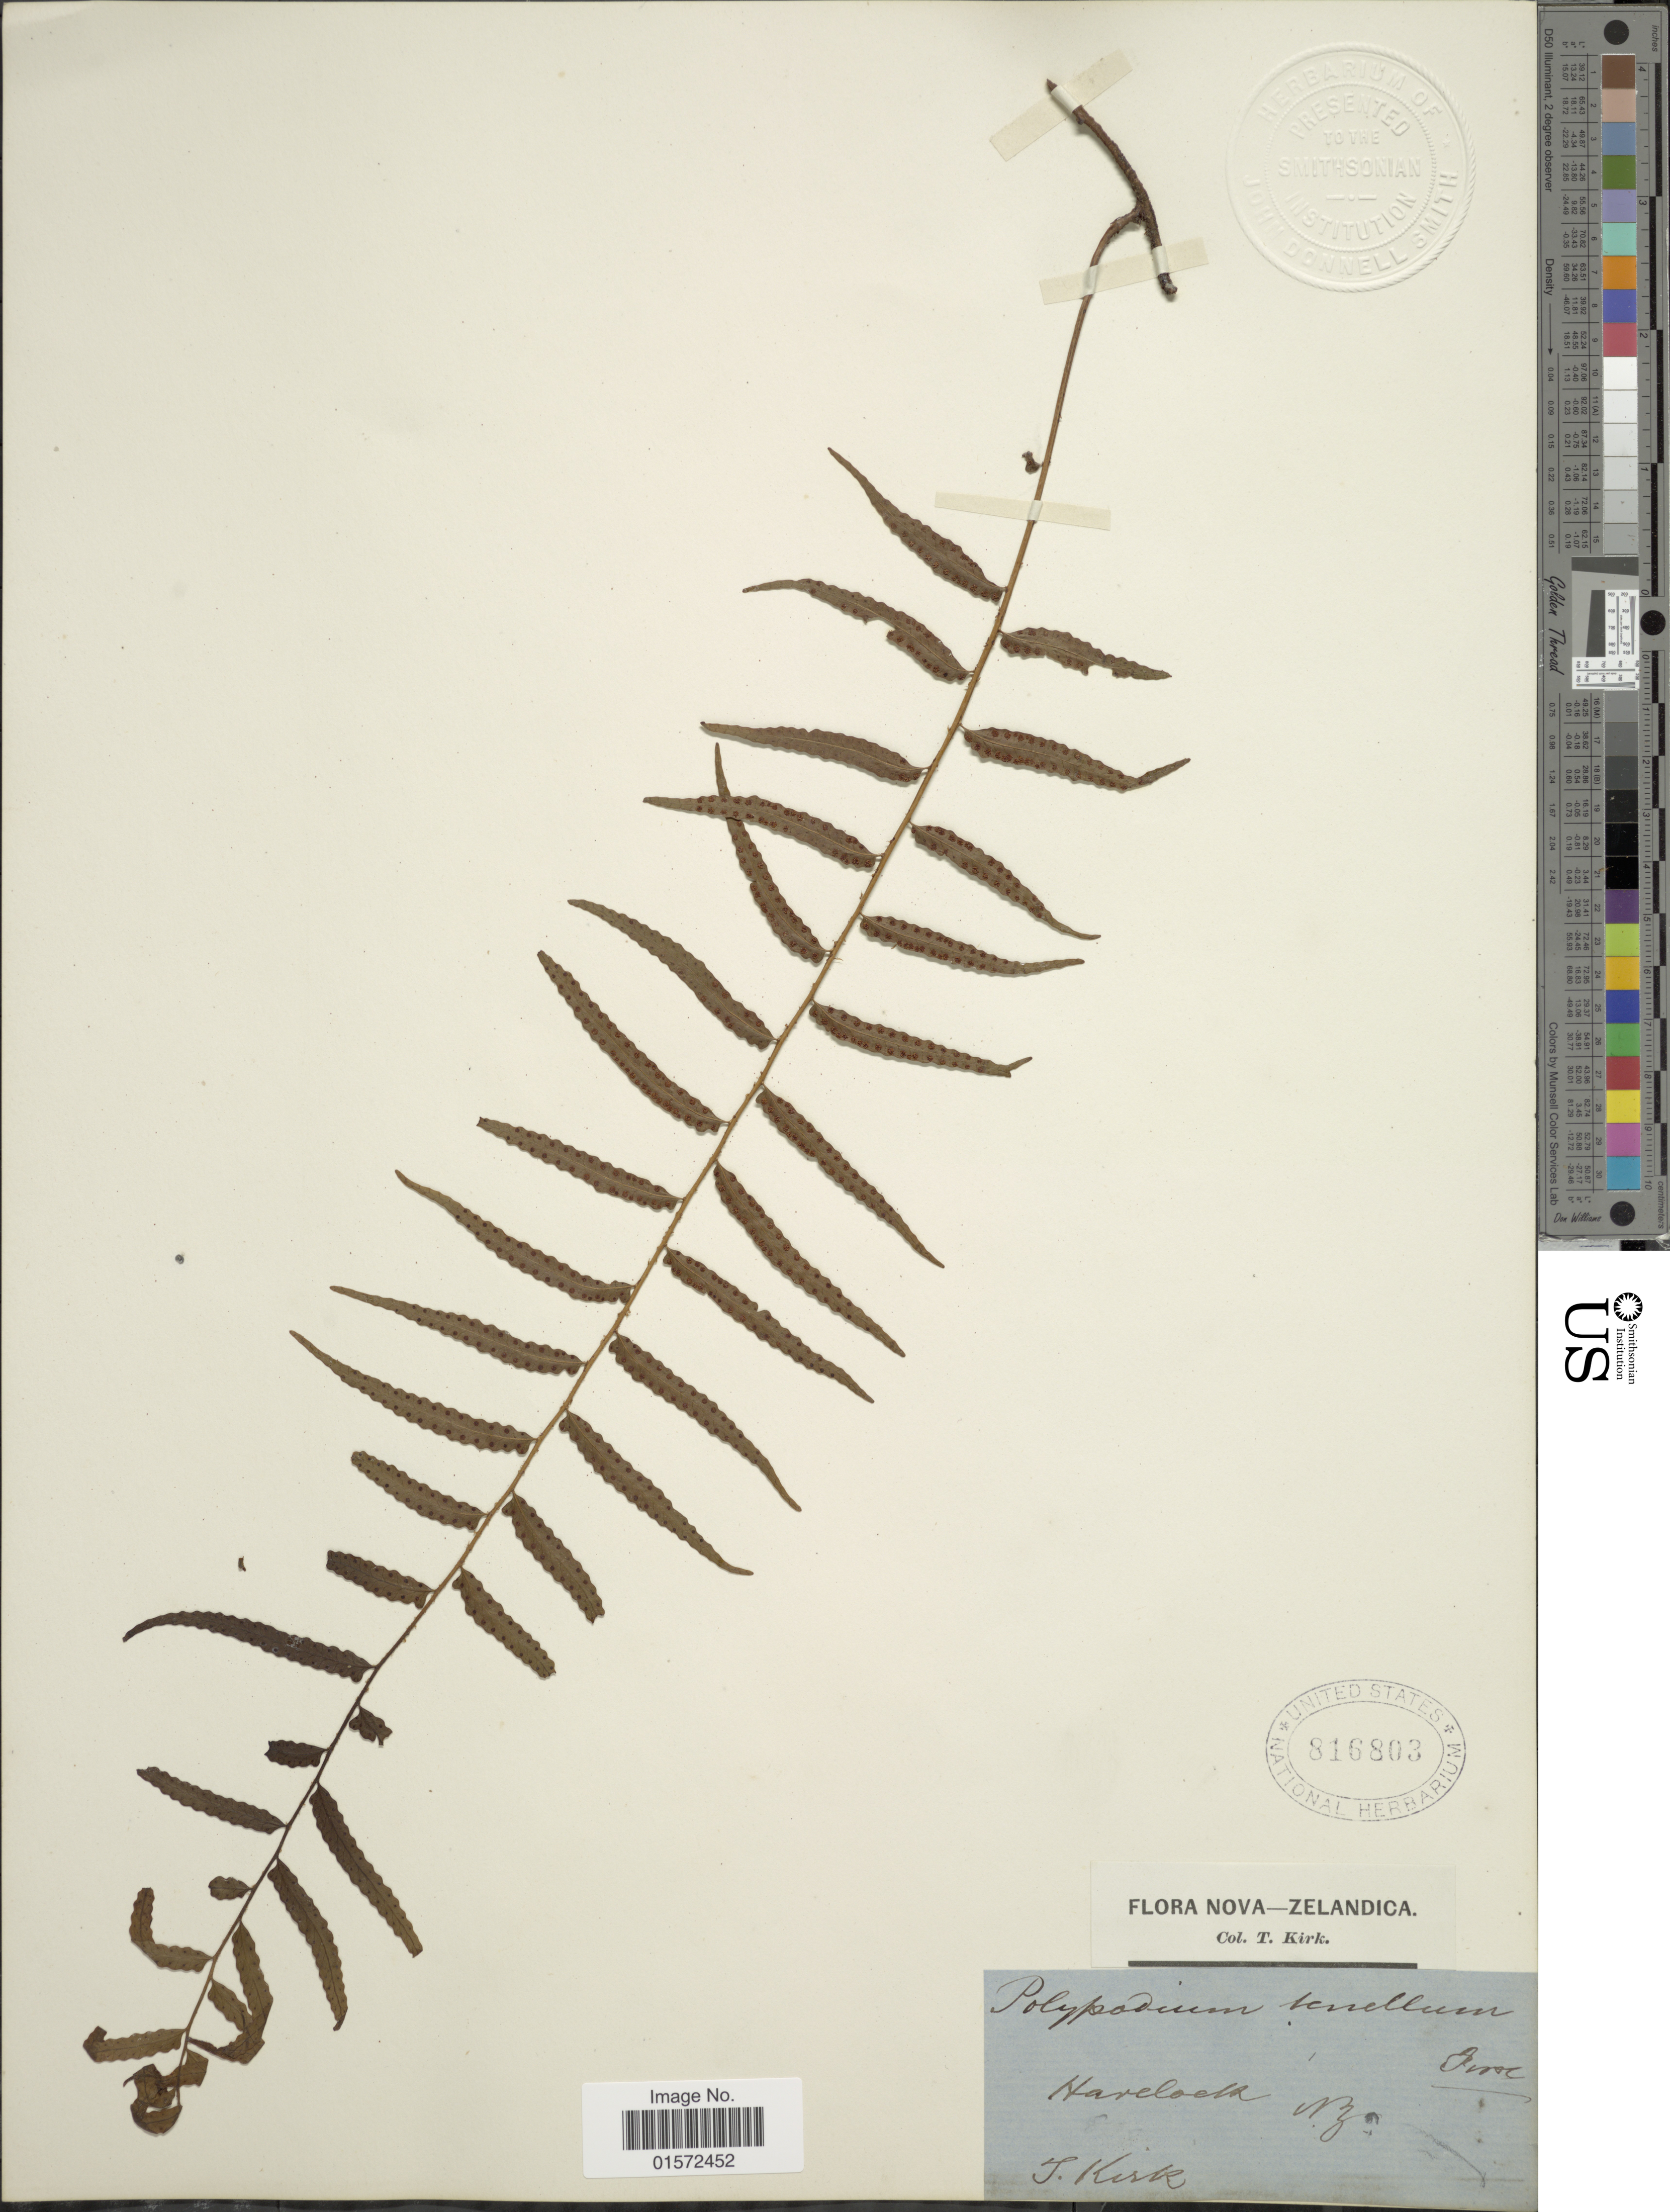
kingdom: Plantae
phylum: Tracheophyta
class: Polypodiopsida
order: Polypodiales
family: Tectariaceae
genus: Arthropteris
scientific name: Arthropteris tenella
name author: (G. Forst.) J. Sm. ex Hook. f.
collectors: T. Kirk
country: New Zealand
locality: Havelock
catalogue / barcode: US 816803